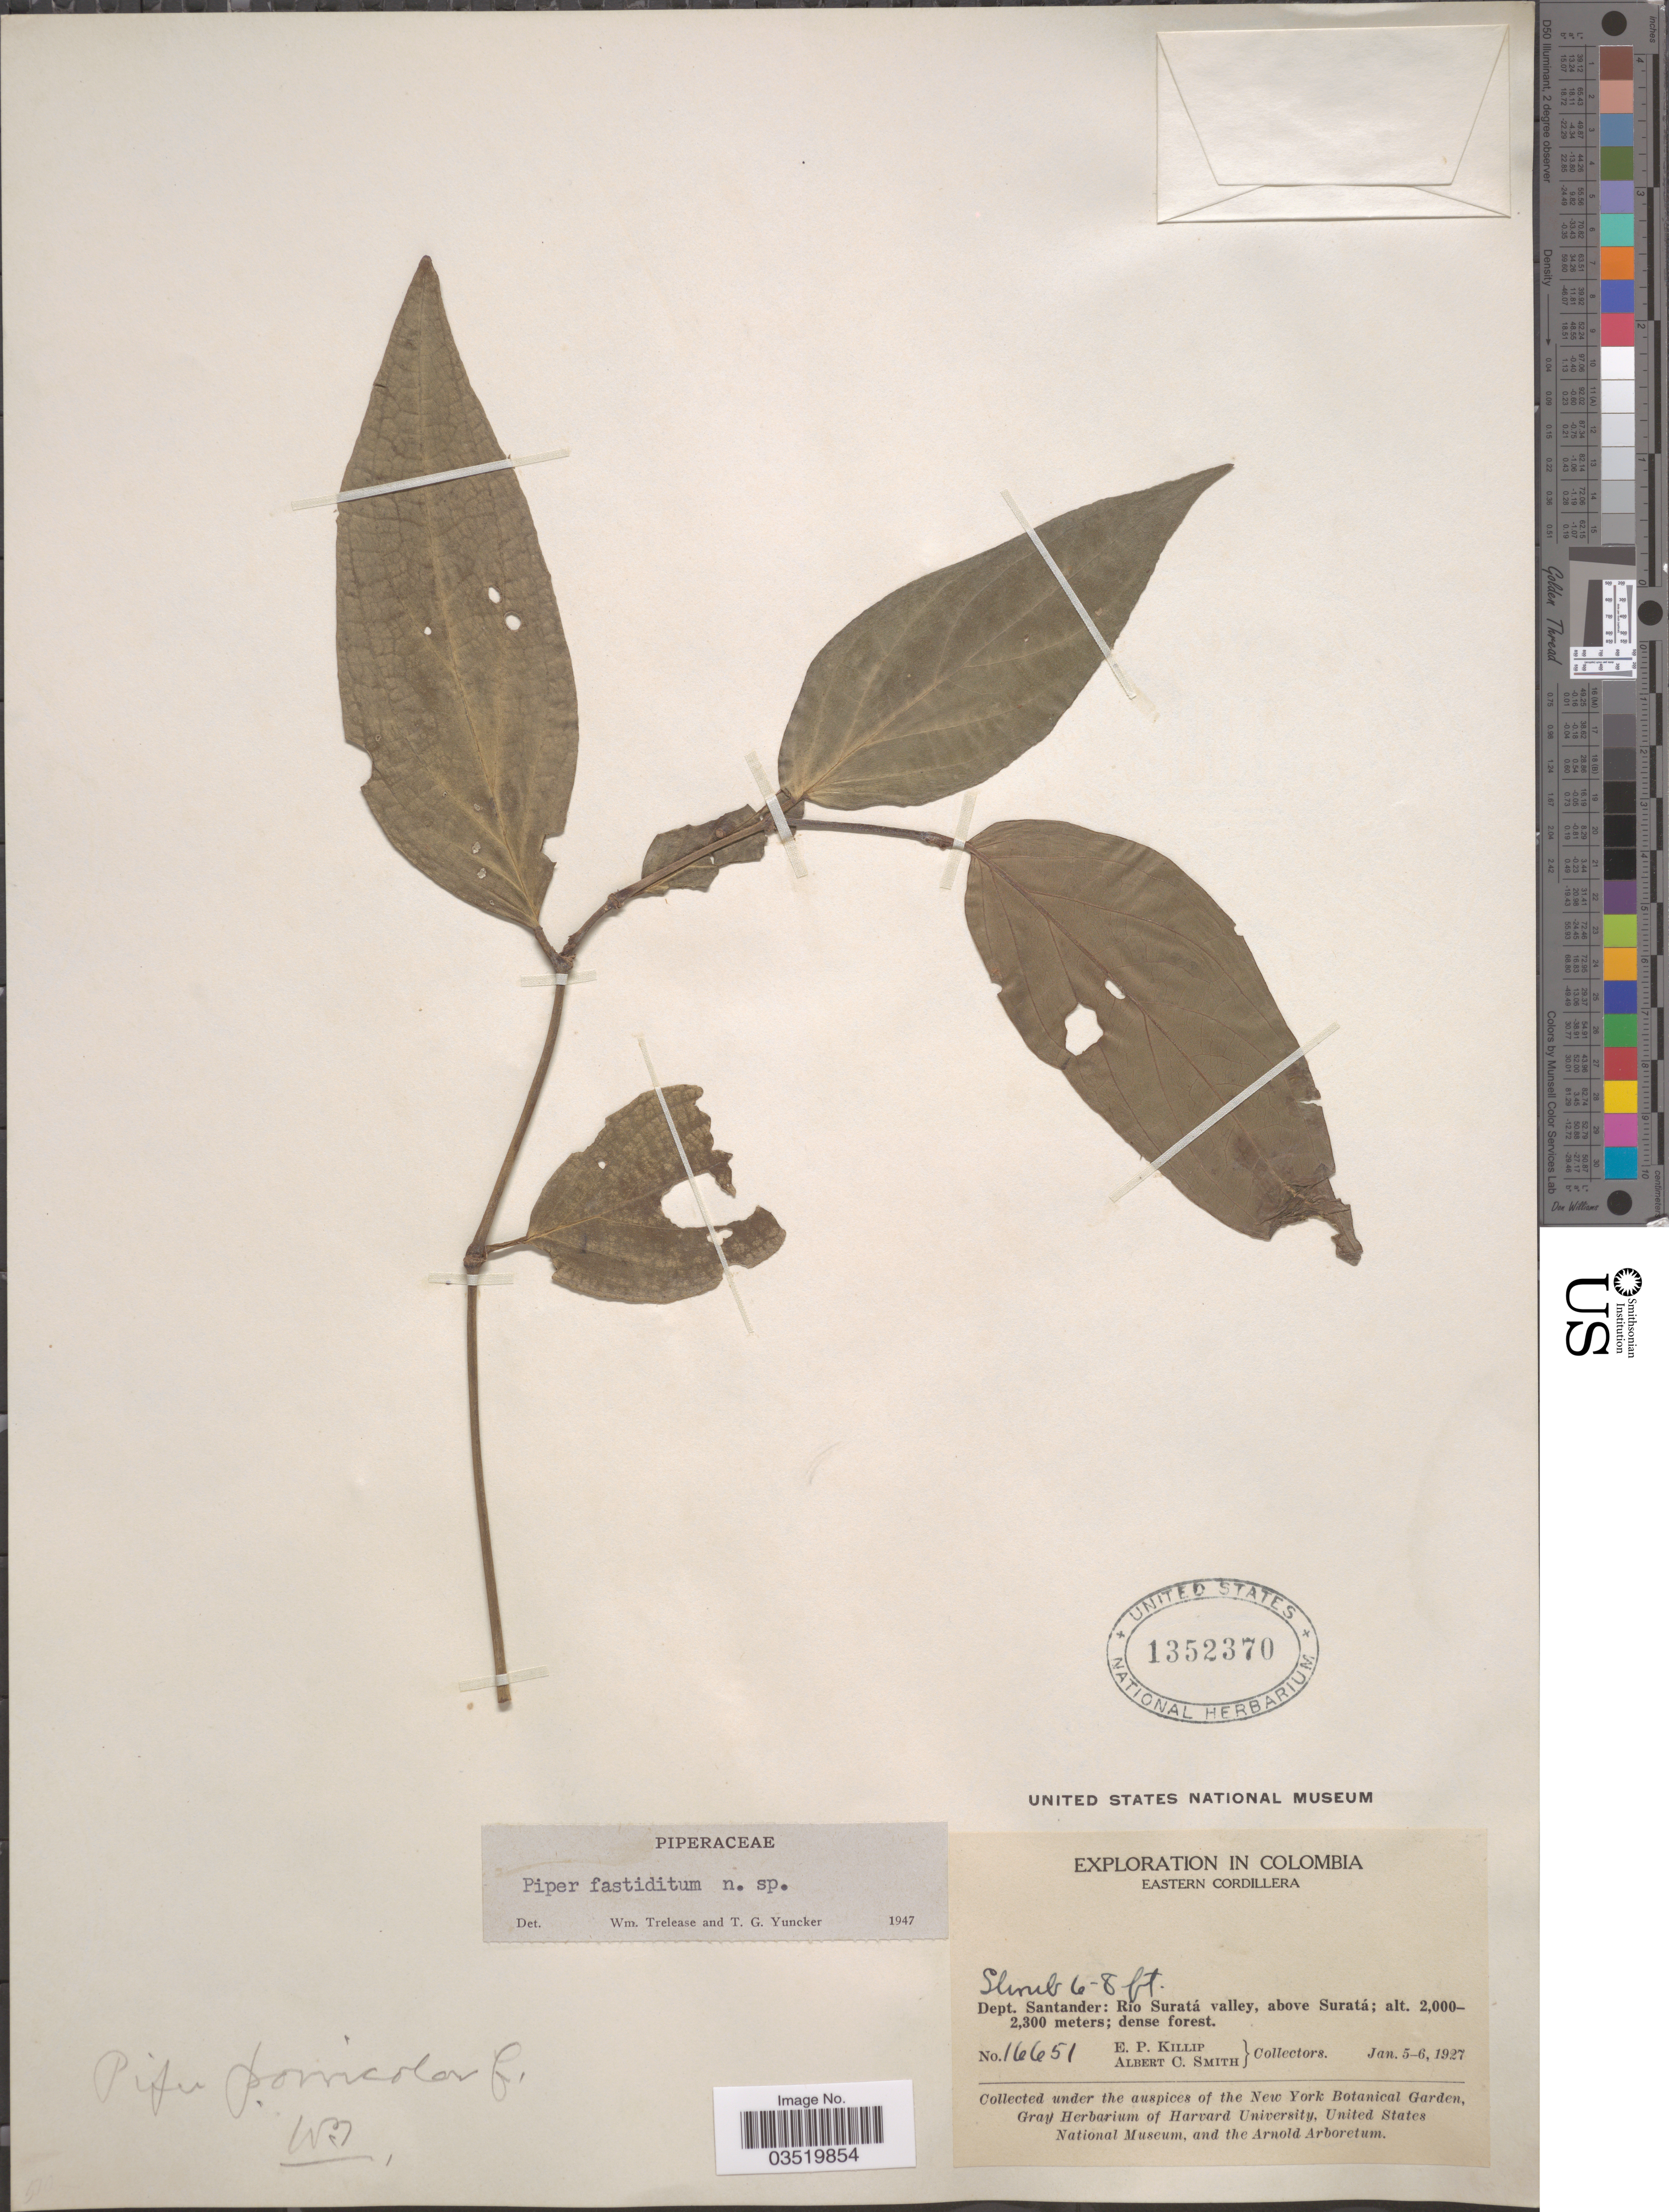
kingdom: Plantae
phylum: Tracheophyta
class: Magnoliopsida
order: Piperales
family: Piperaceae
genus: Piper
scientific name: Piper fastiditum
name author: Trel. & Yunck.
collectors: E. P. Killip & A. C. Smith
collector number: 16651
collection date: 1927-01-05/1927-01-06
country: Colombia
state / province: Santander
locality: Eastern Cordillera. Dept. Santander: Río Suratá valley, above Suratá.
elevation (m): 2000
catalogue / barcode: US 1352370